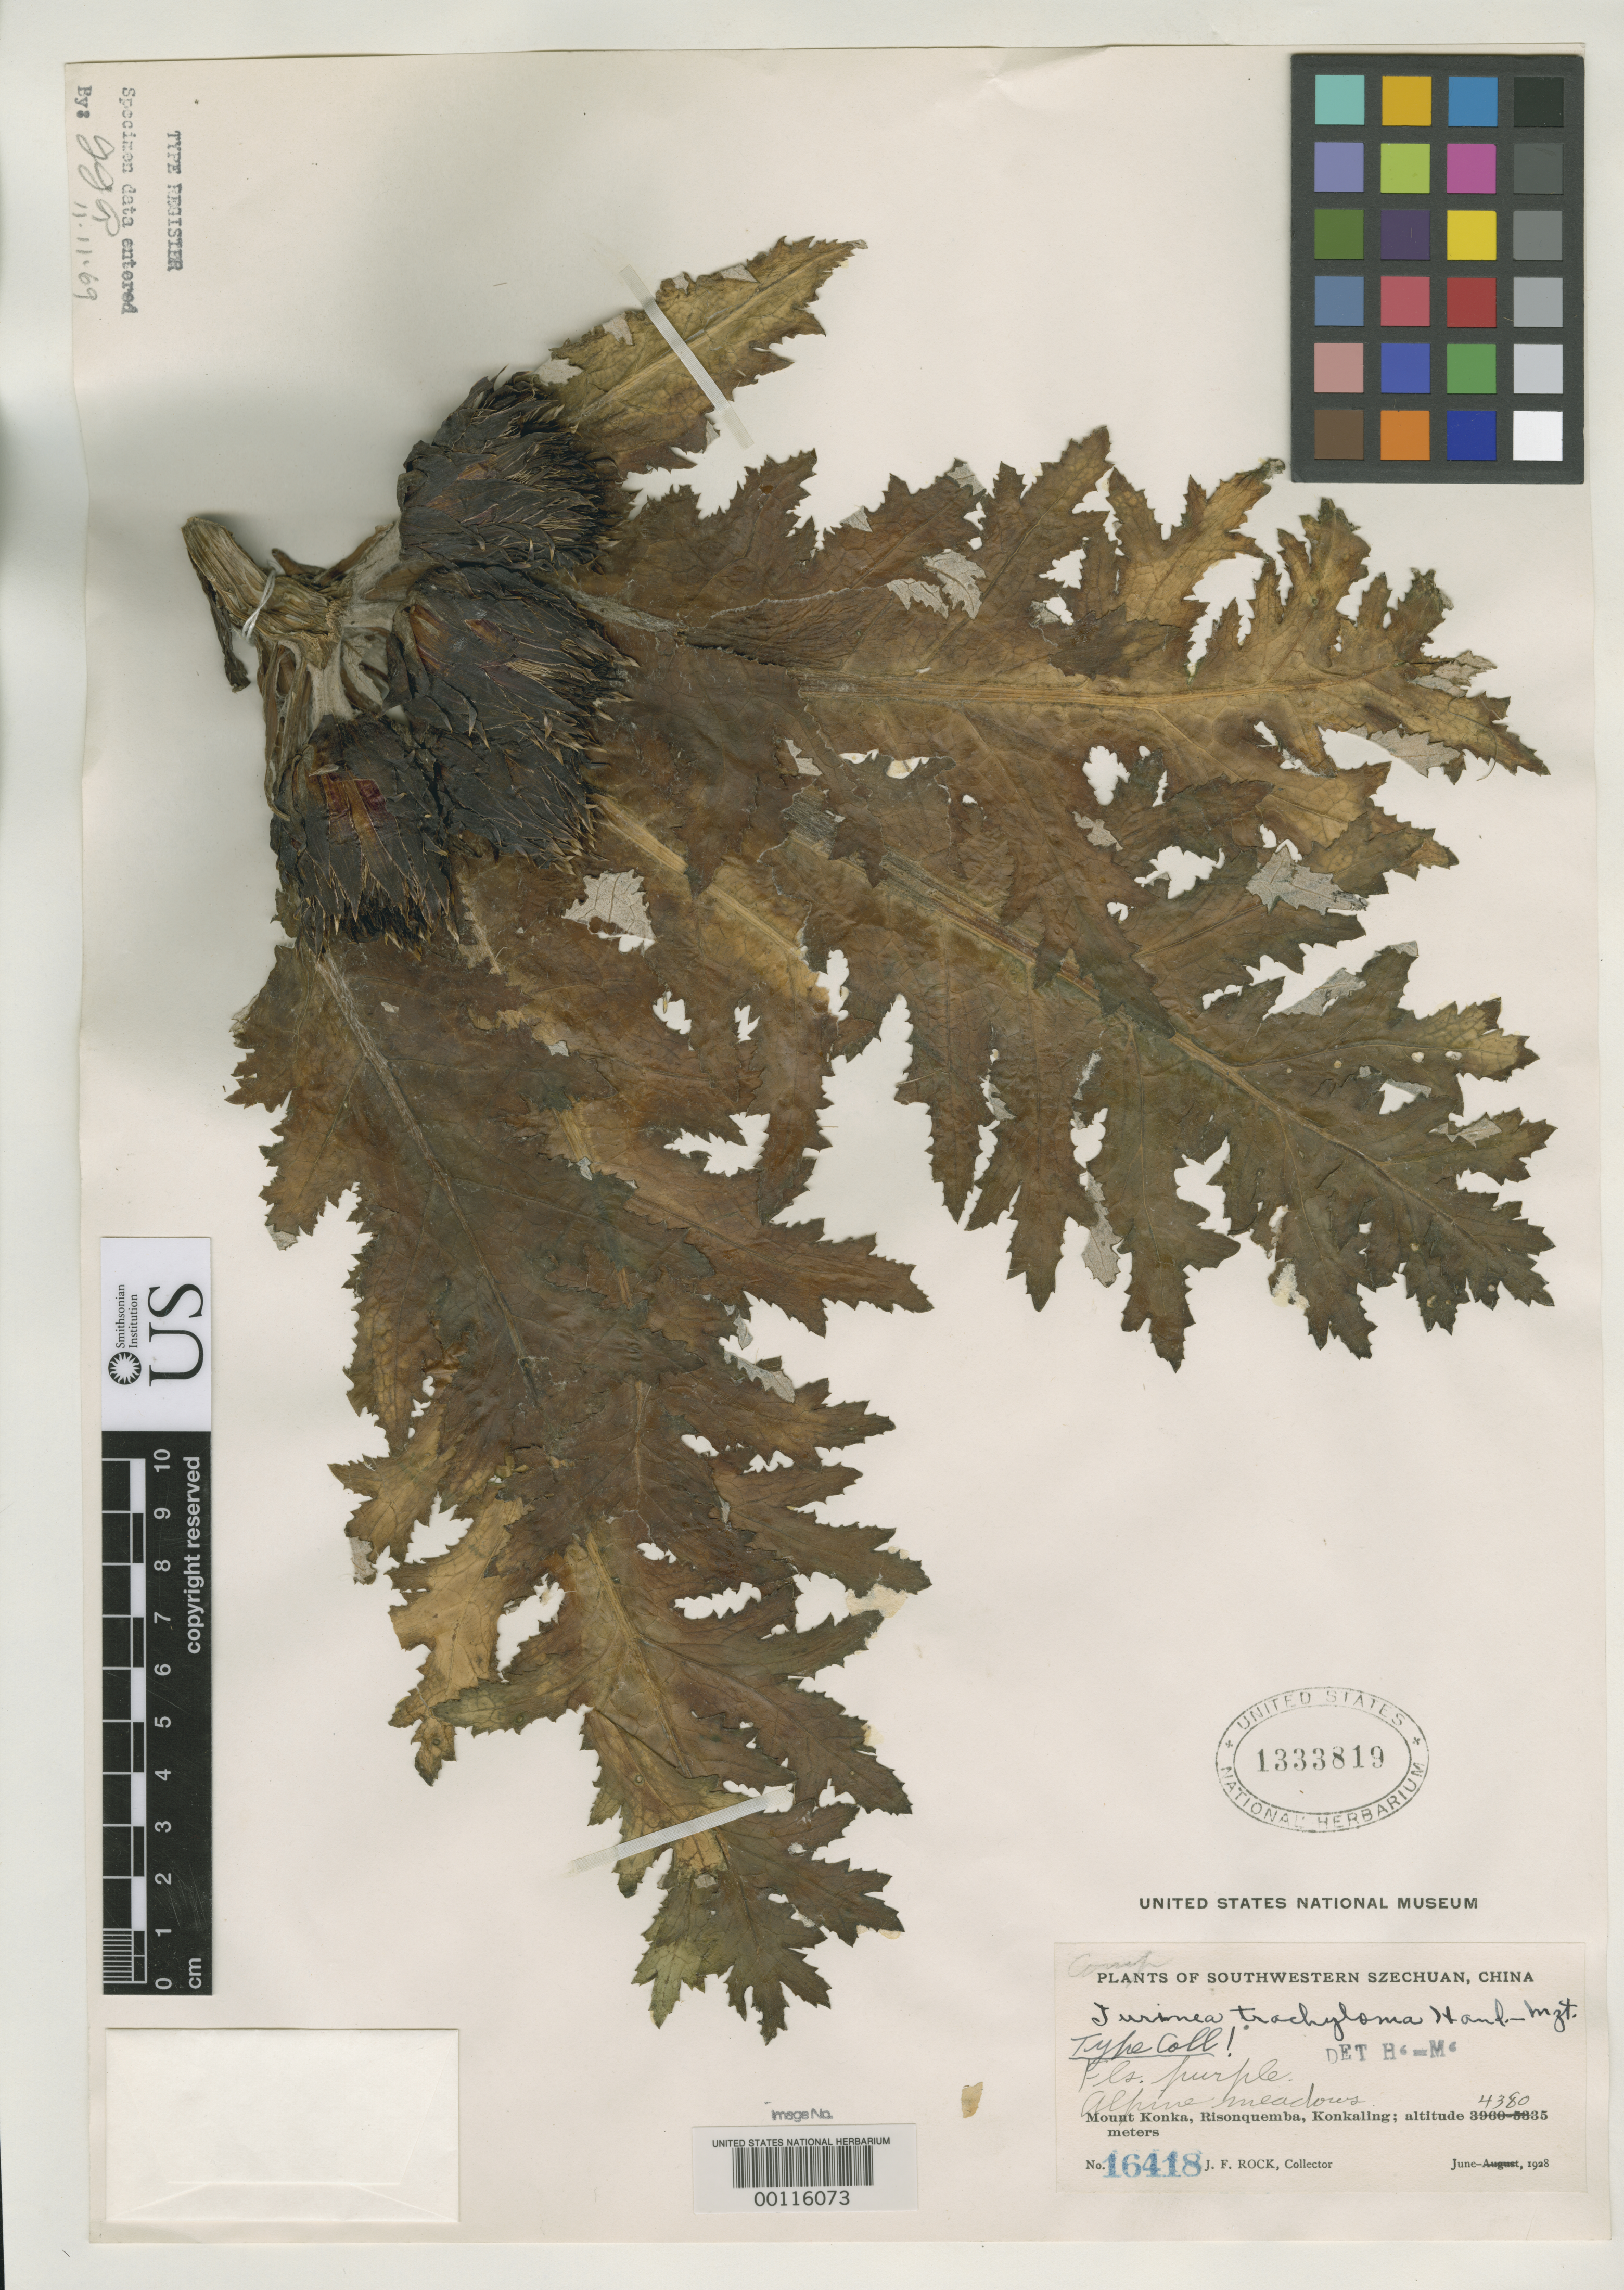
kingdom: Plantae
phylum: Tracheophyta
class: Magnoliopsida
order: Asterales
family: Asteraceae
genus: Jurinea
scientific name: Jurinea trachyloma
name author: Hand.-Mazz.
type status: Type Collection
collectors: J. F. Rock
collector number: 16418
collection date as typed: Jun 1928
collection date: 1928-06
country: China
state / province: Sichuan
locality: Konkaling.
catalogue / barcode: US 1333819